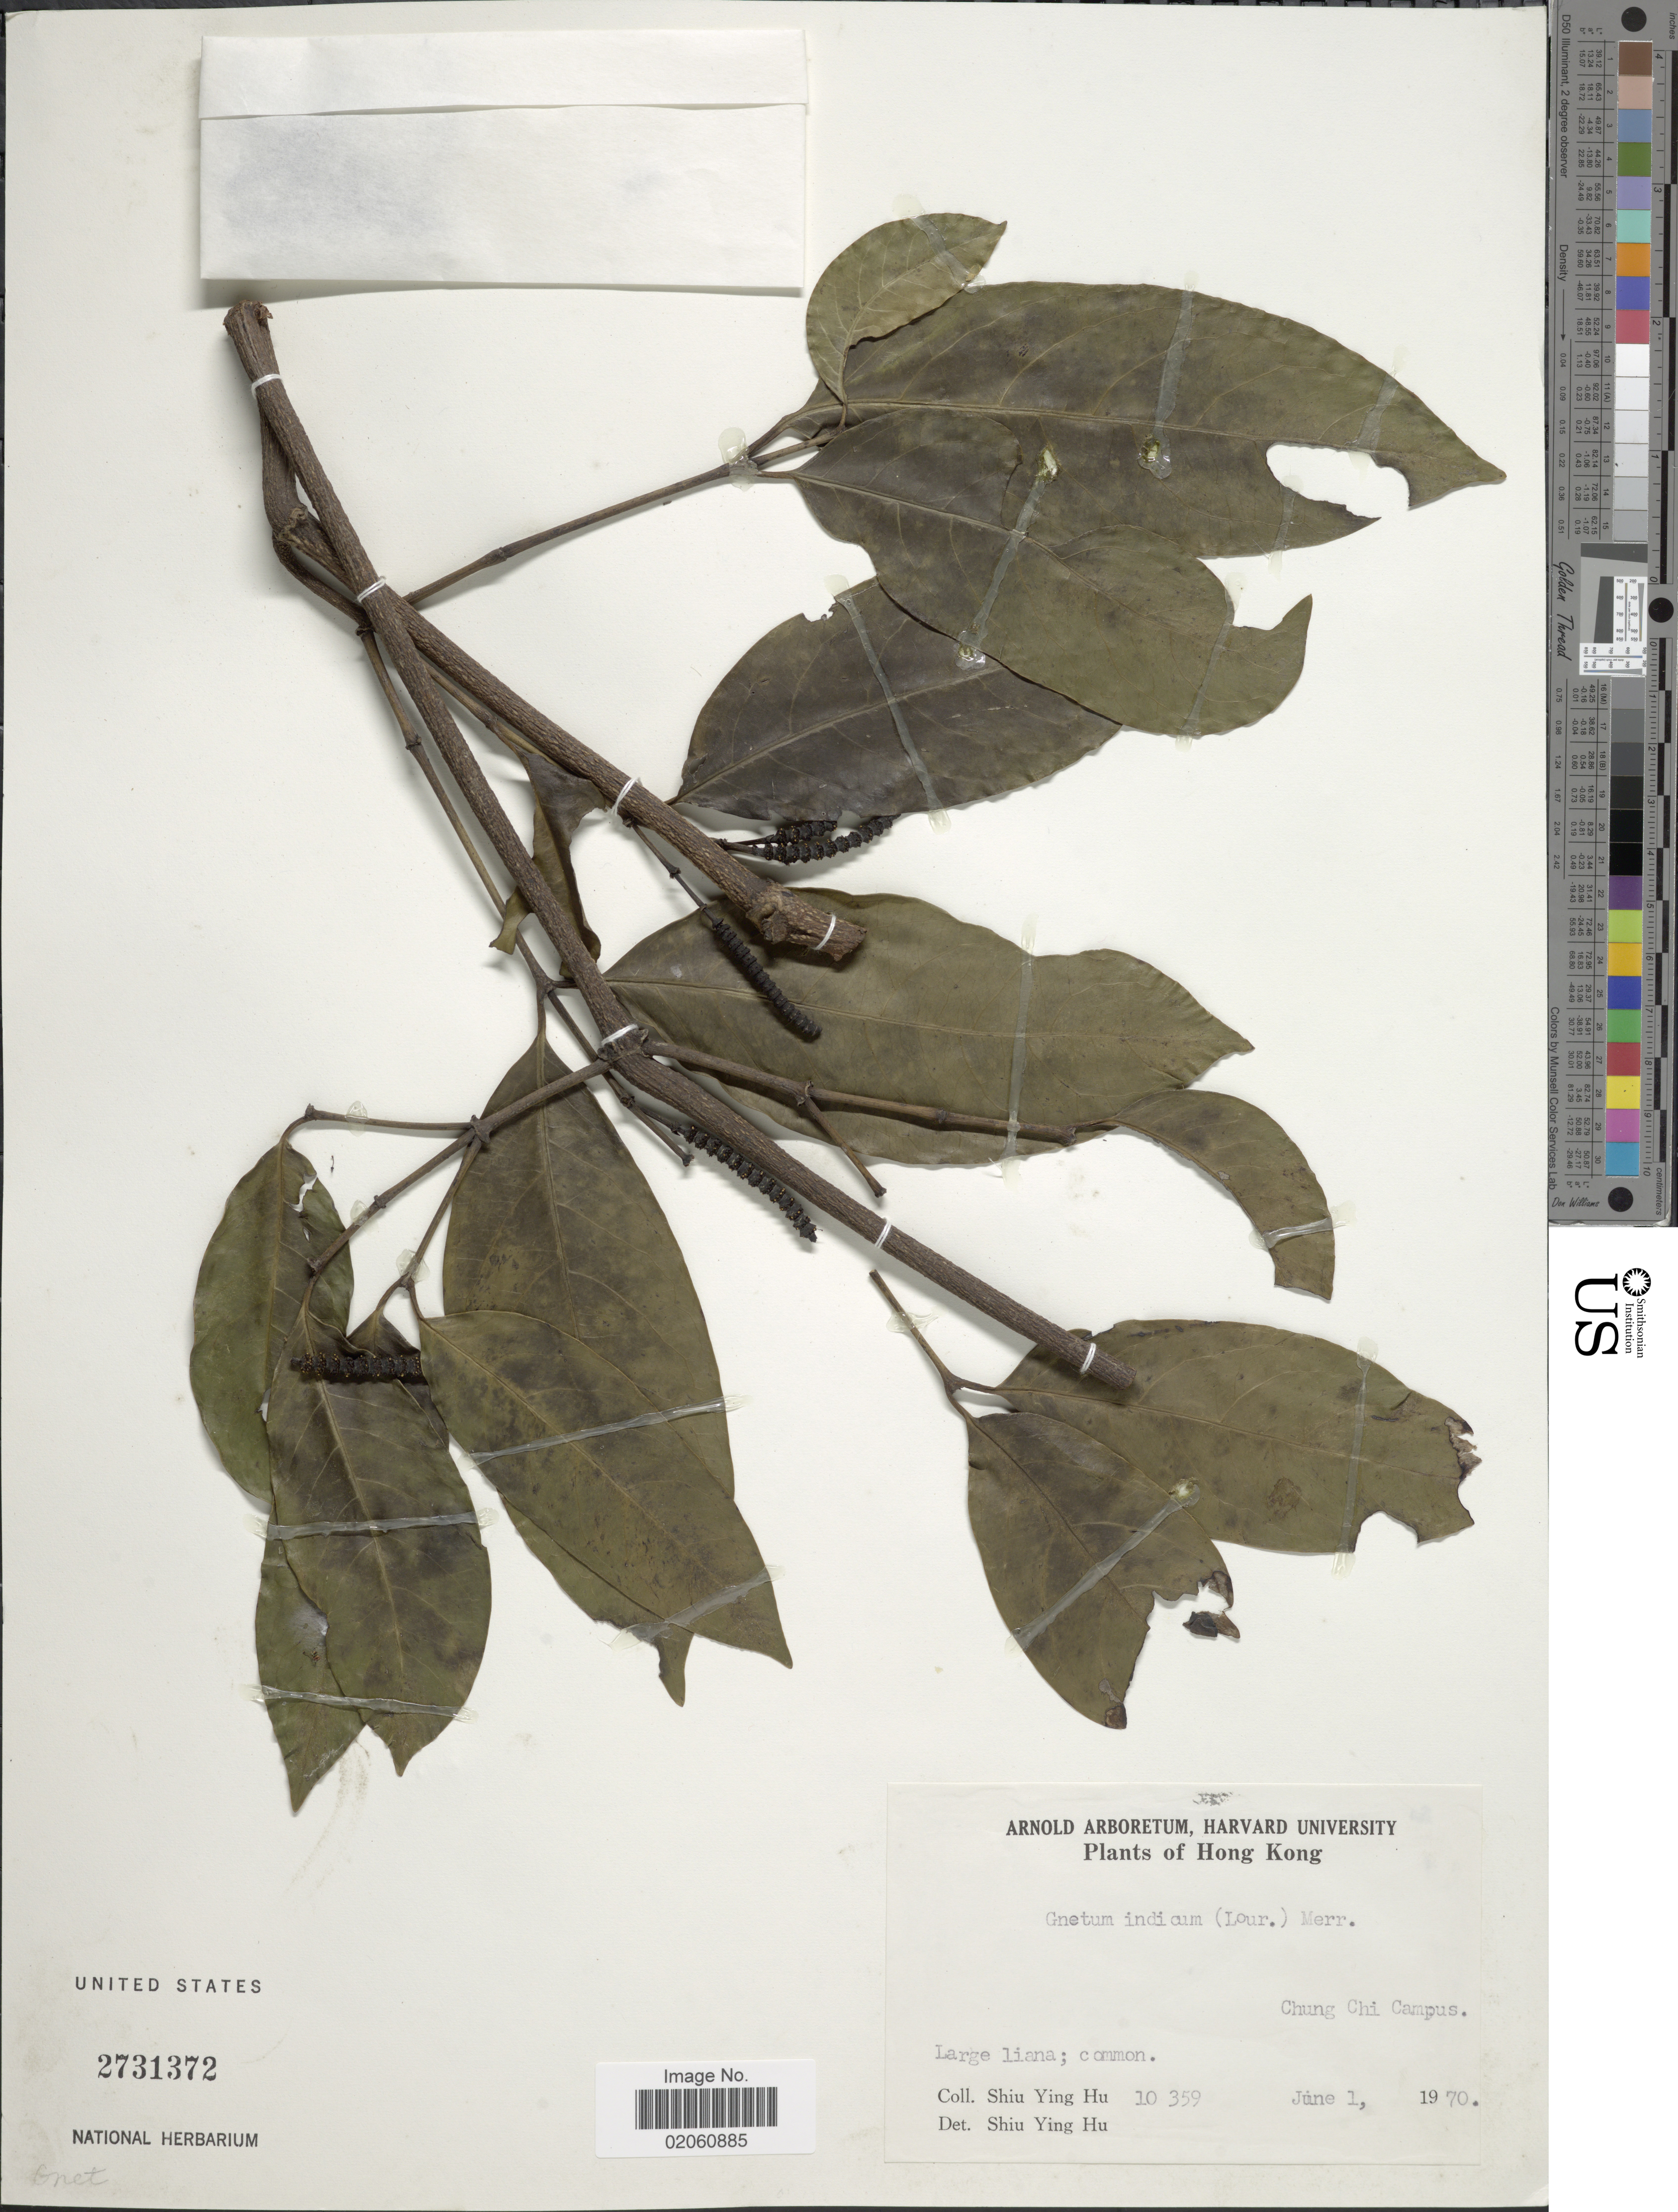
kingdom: Plantae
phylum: Tracheophyta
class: Gnetopsida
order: Gnetales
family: Gnetaceae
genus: Gnetum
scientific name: Gnetum indicum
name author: (Lour.) Merr.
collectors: S. Y. Hu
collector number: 10359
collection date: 1970-06-01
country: China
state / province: Hong Kong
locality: Chung Chi Campus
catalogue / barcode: US 2731372